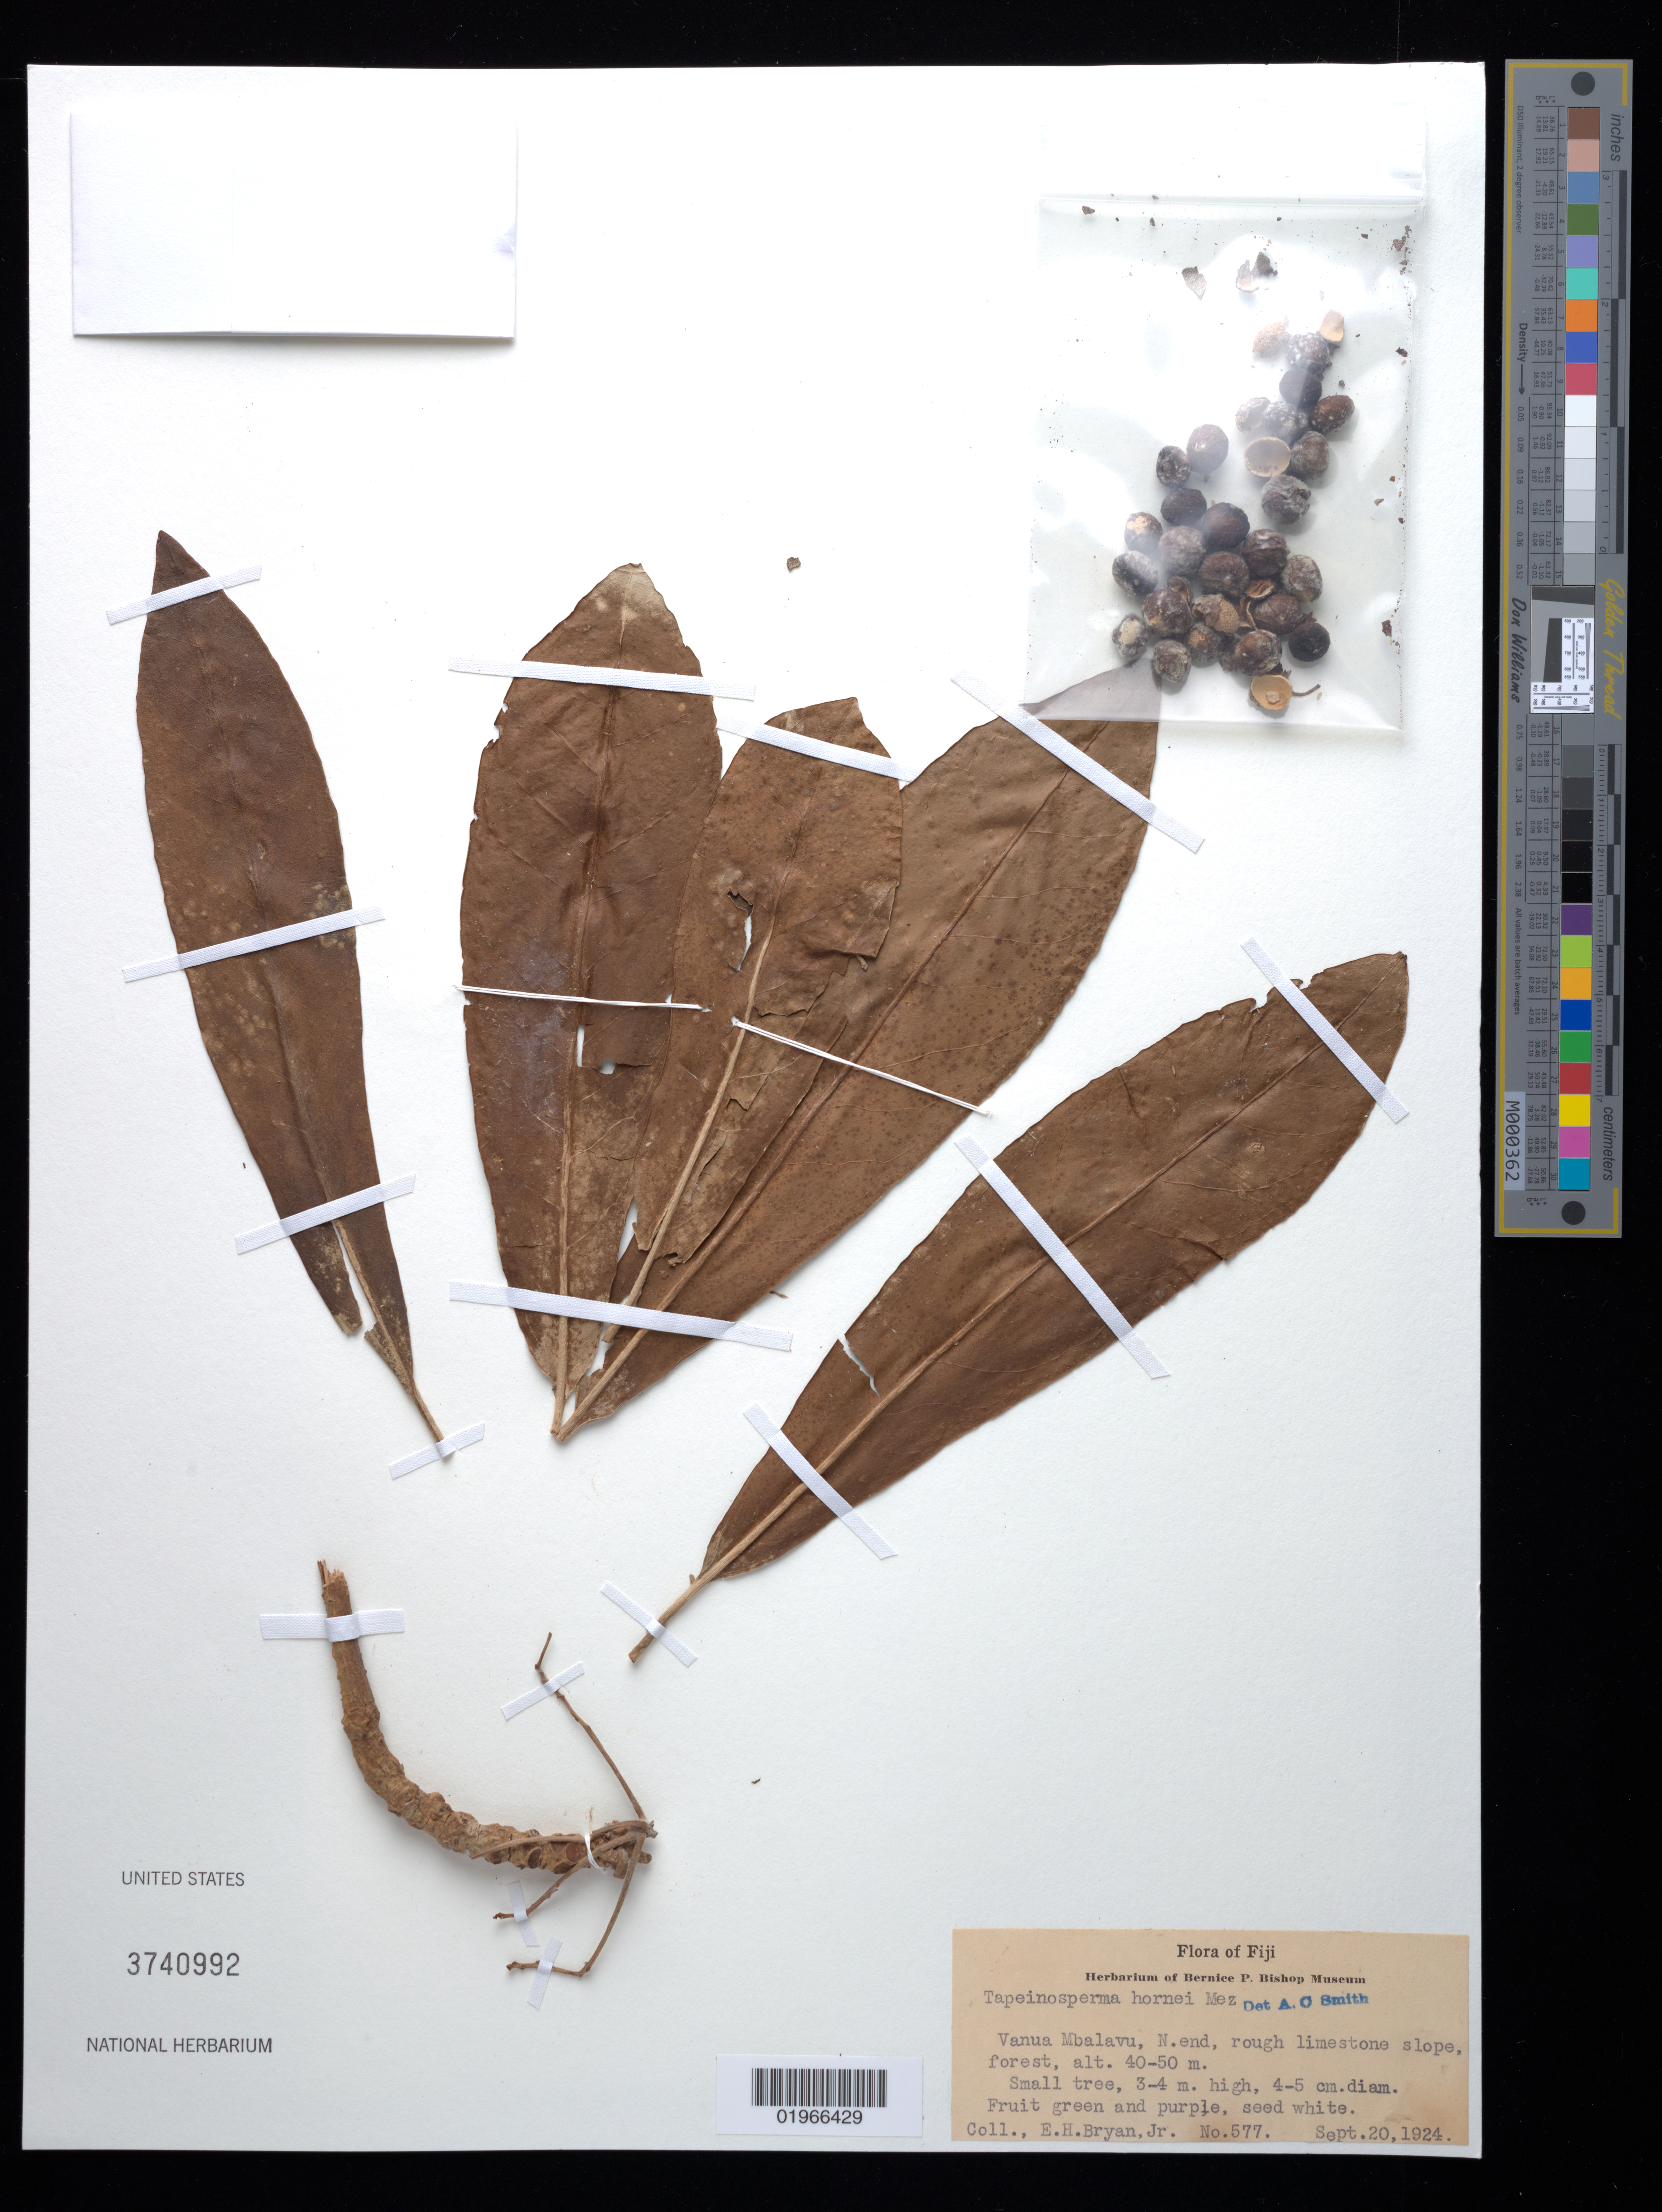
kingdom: Plantae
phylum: Tracheophyta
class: Magnoliopsida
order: Ericales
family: Primulaceae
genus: Tapeinosperma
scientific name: Tapeinosperma hornei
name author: Mez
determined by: Smith, A. O.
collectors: E. Bryan Jr.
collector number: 577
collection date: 1924-09-20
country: Fiji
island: Vanua Balavu [Mbalavu]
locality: Vanua Mbalavu. N. end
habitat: Forest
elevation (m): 40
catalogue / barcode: US 3740992